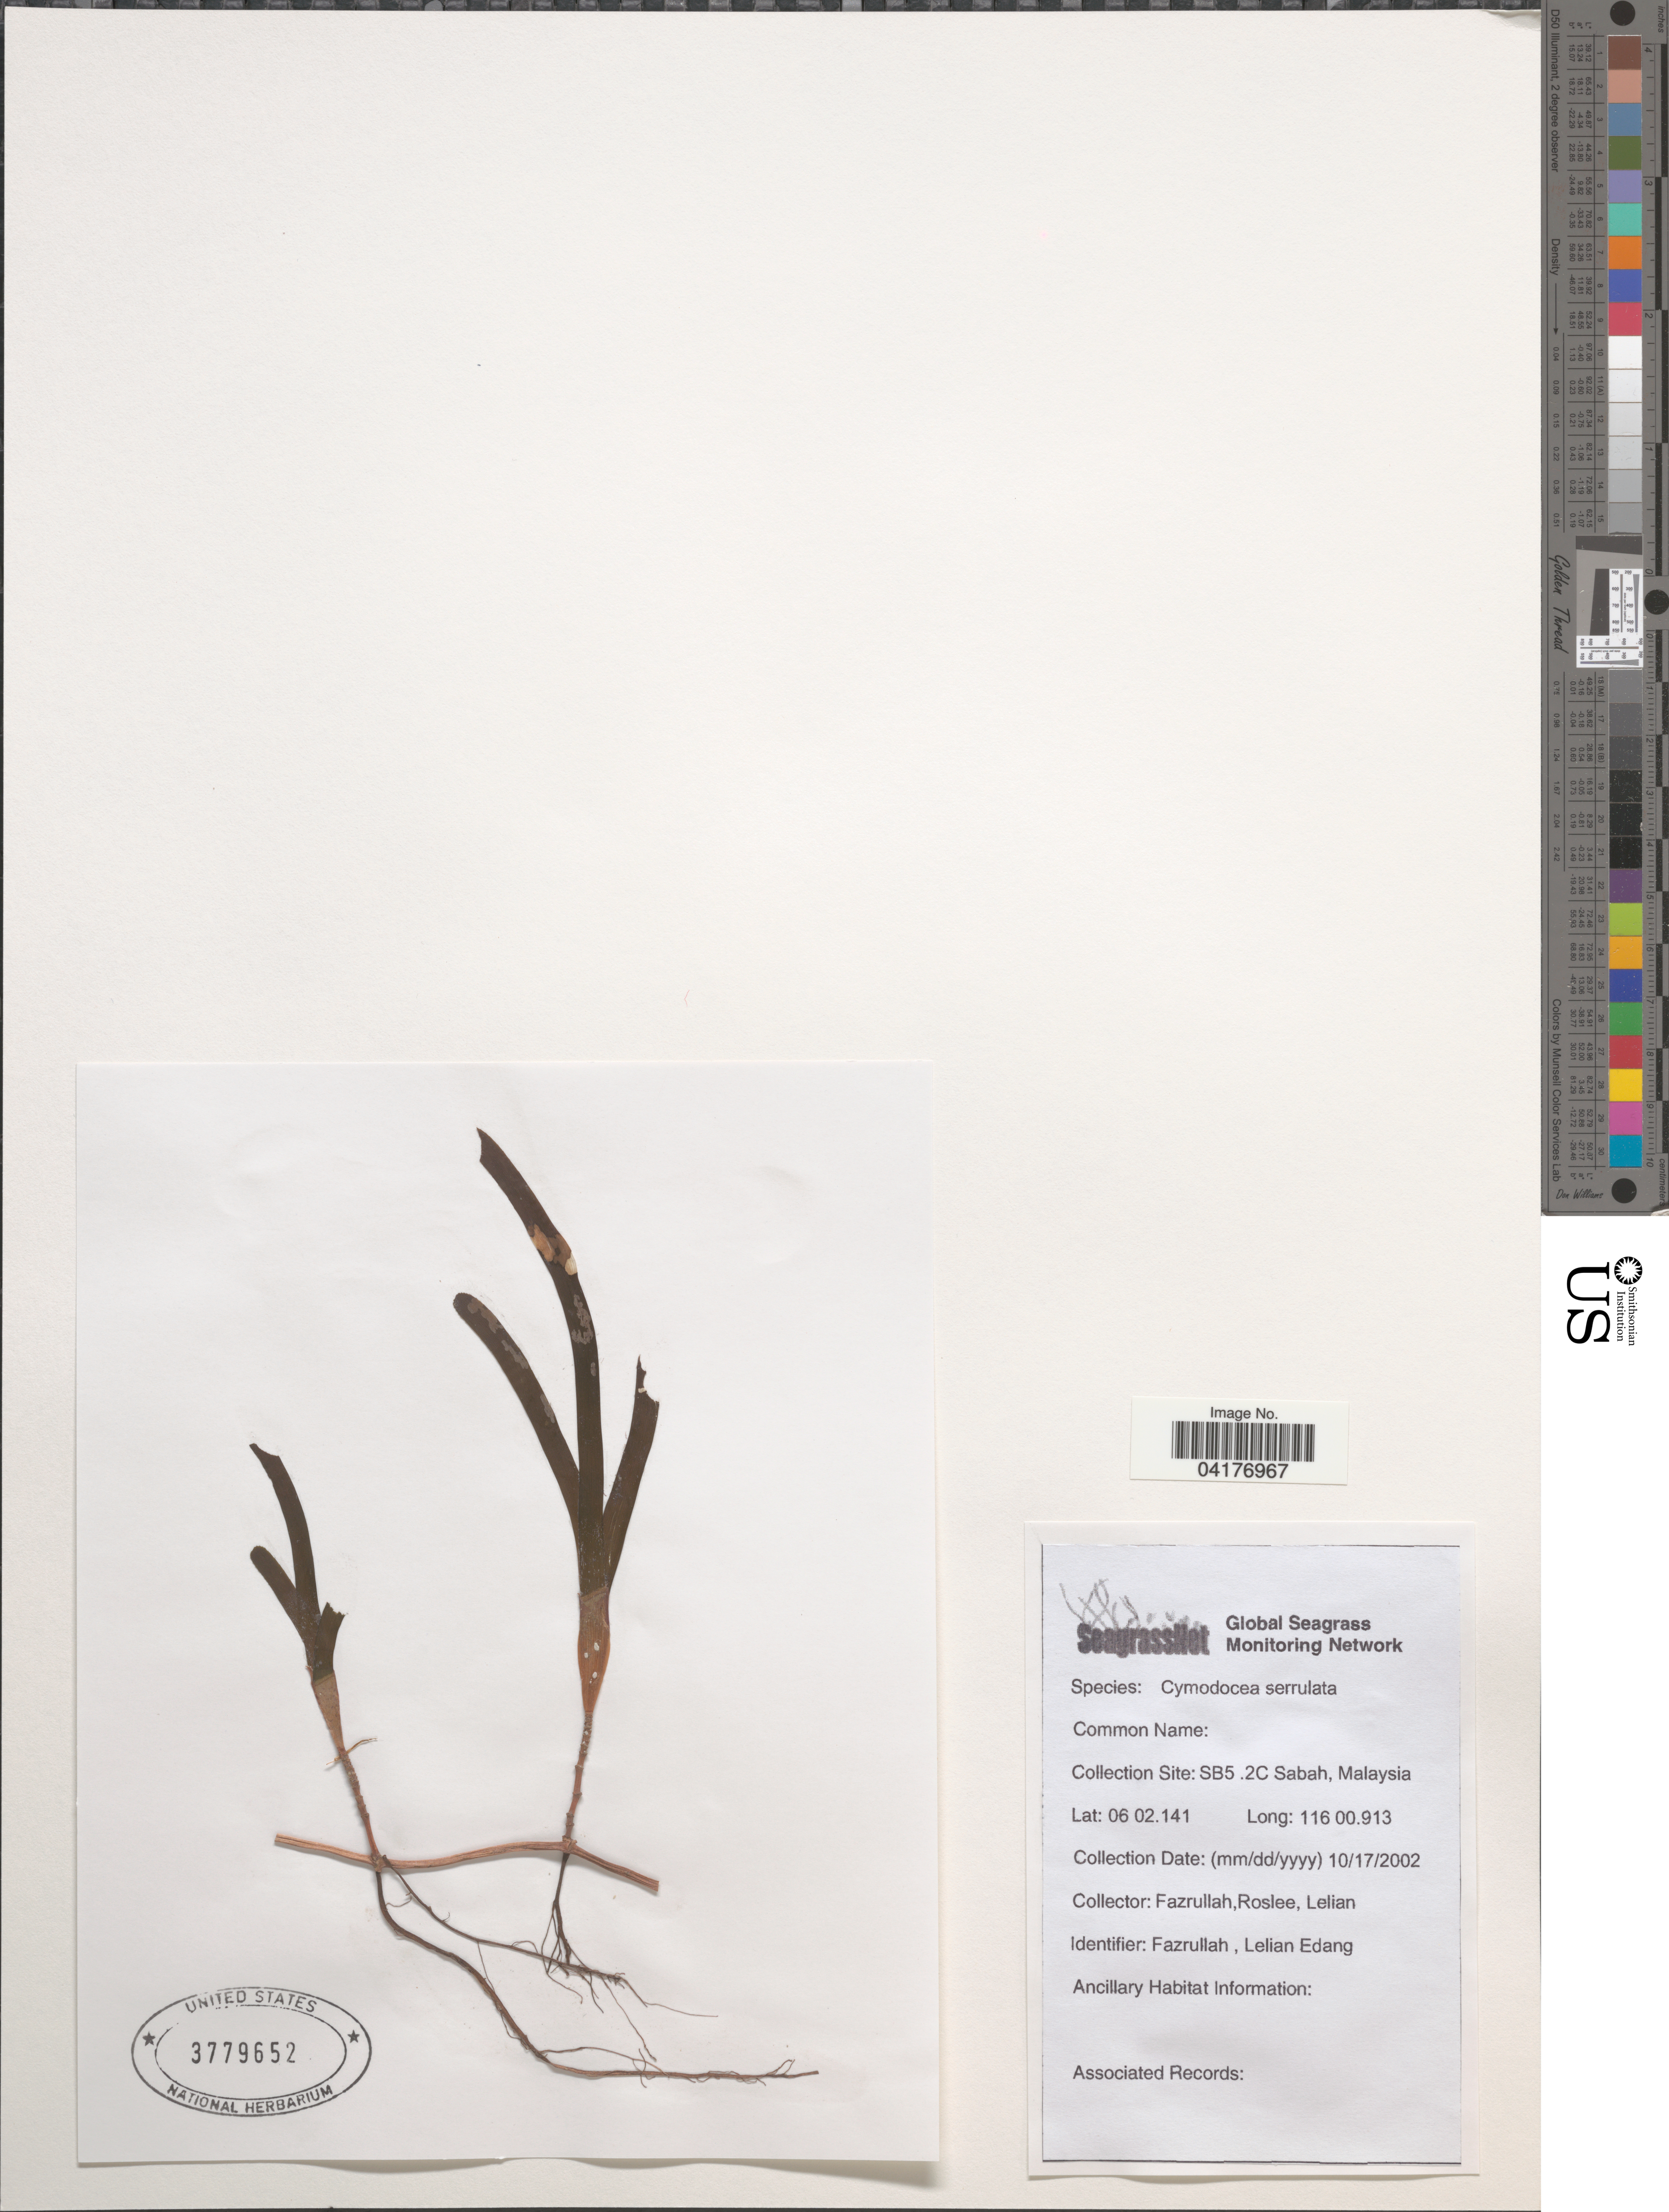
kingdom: Plantae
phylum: Tracheophyta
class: Liliopsida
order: Alismatales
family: Cymodoceaceae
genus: Cymodocea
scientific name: Cymodocea serrulata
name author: (R. Br.) Magnus & Ashers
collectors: Fazrullah, Roslee & Lelian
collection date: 2002-10-17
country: Malaysia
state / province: Sabah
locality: Collection Site: SB5.2C Sabah, Malaysia.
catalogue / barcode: US 3779652